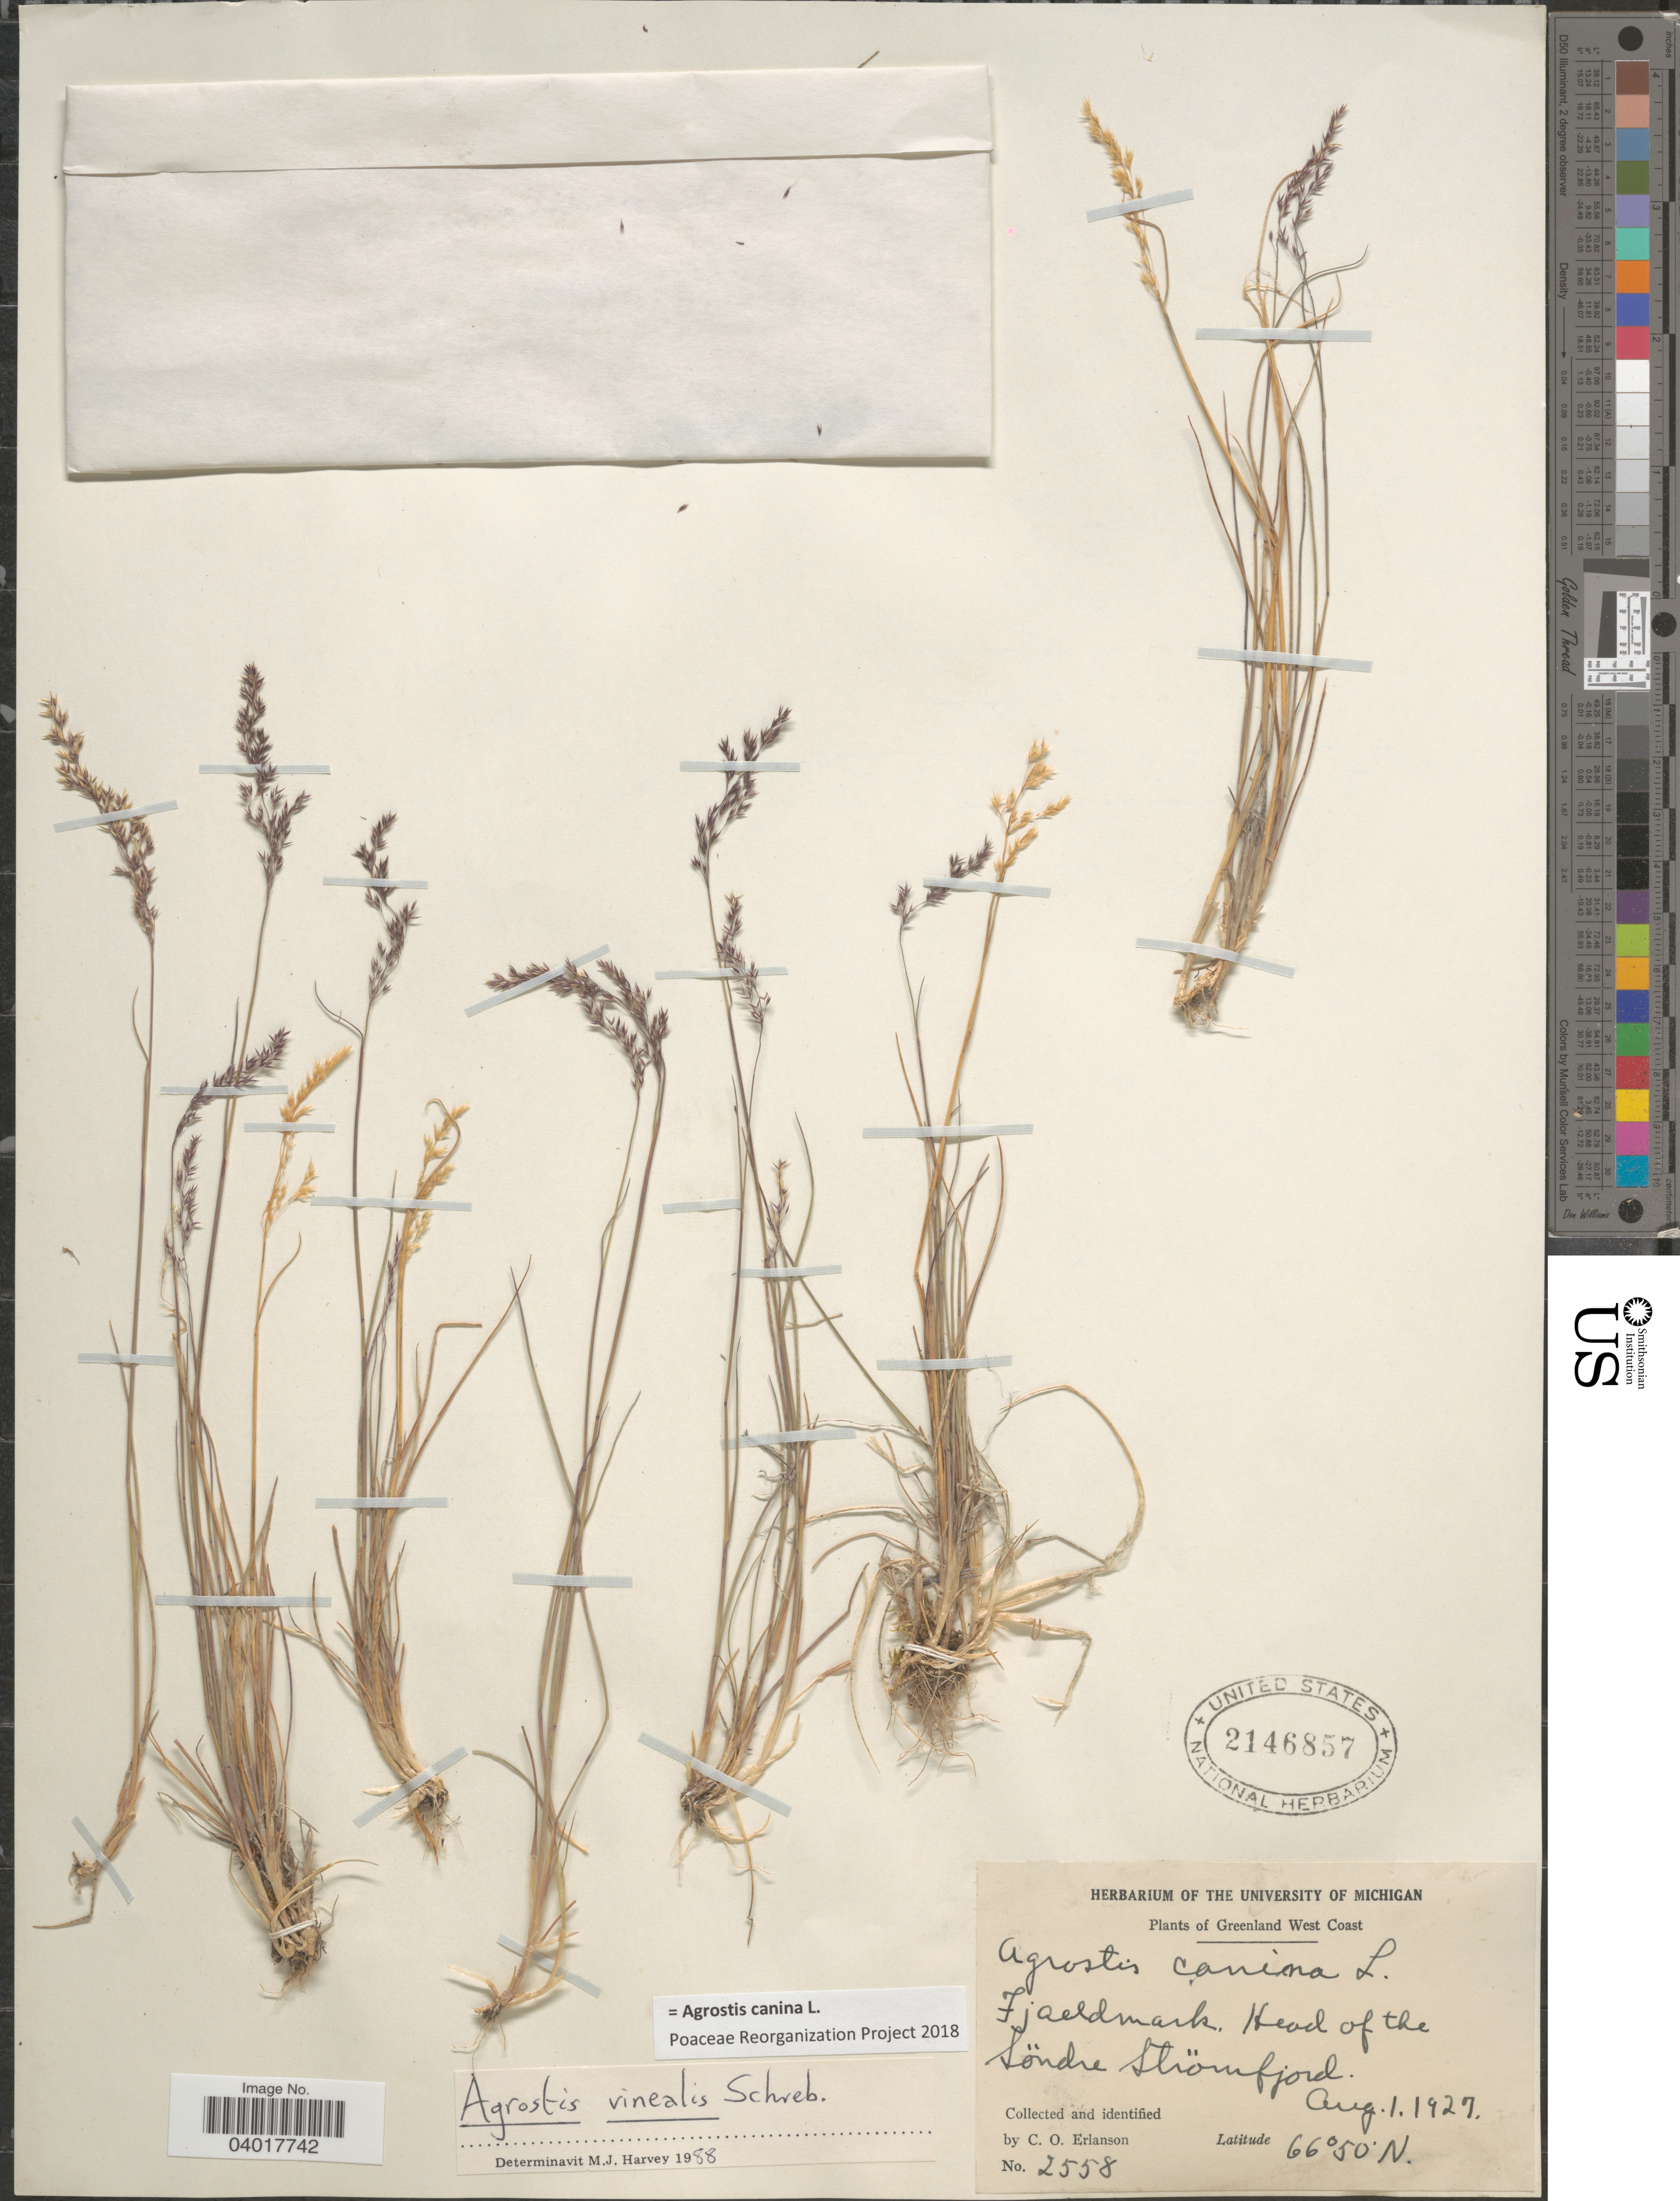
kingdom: Plantae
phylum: Tracheophyta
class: Liliopsida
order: Poales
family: Poaceae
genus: Agrostis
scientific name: Agrostis canina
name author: L.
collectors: C. O. Erlanson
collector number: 2558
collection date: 1927-08-01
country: Greenland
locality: Greenland West Coast. Fjaeldmark. Head of the Söndre Strömfjord.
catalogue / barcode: US 2146857